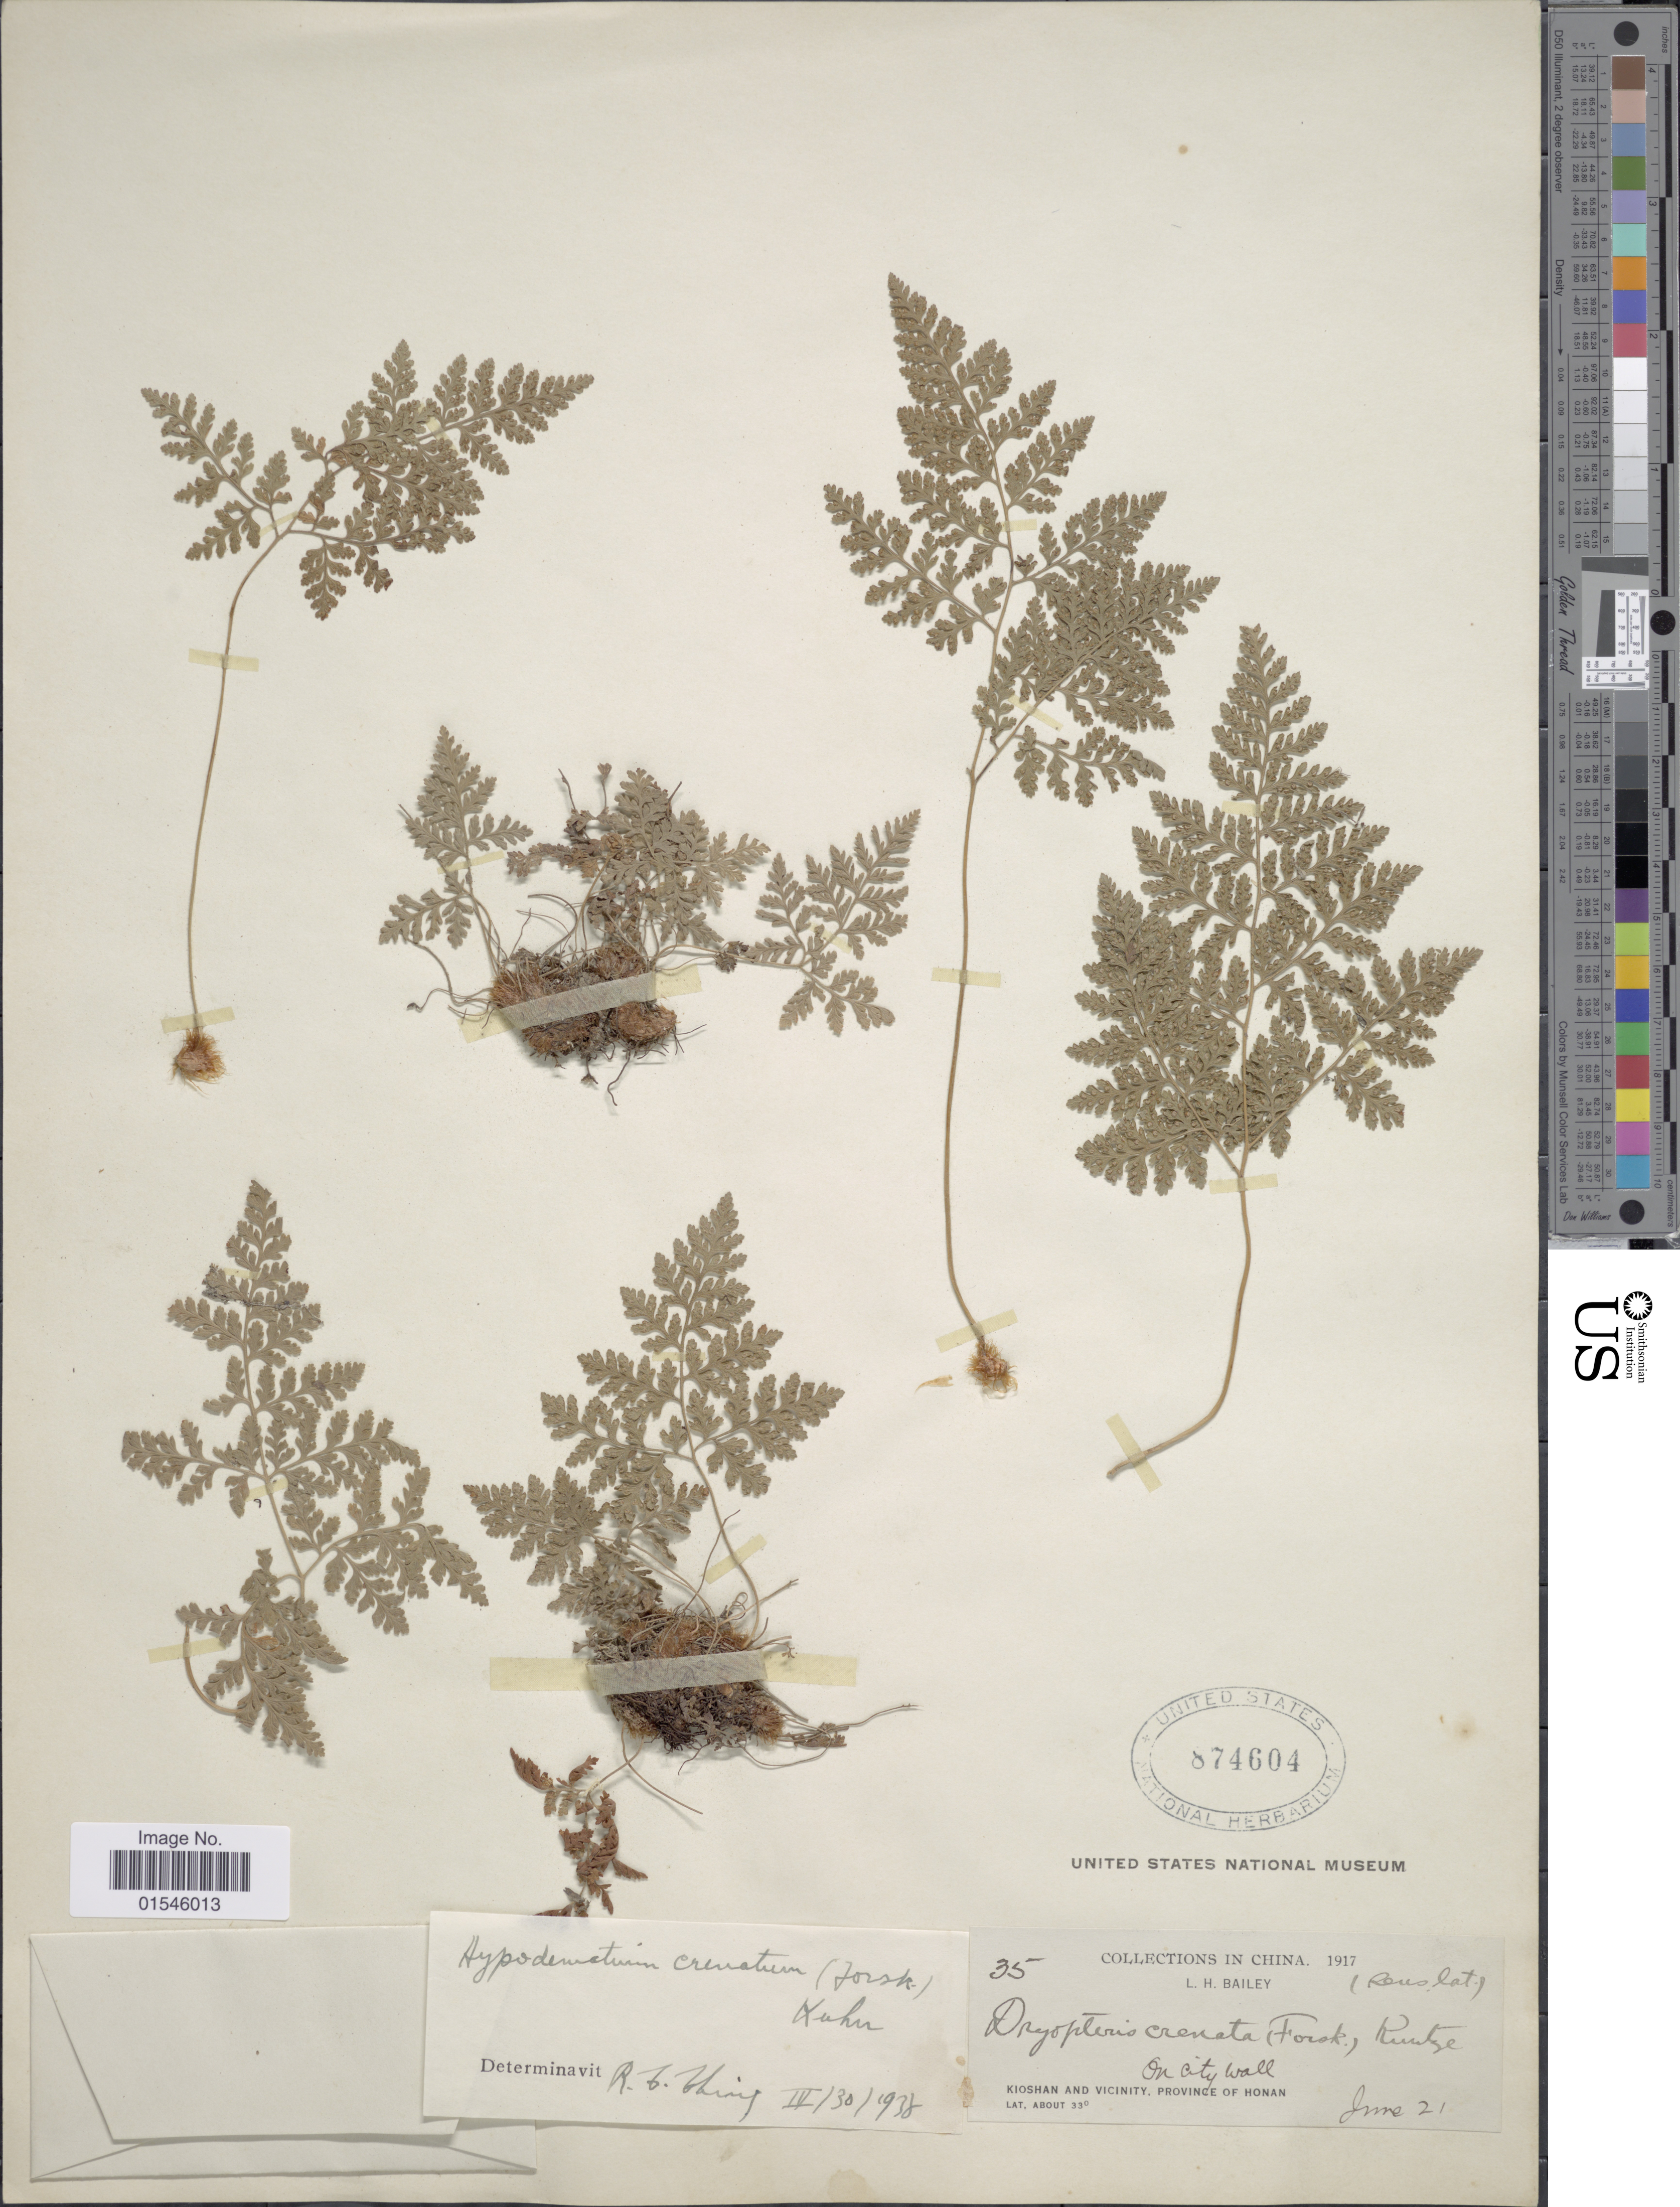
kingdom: Plantae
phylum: Tracheophyta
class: Polypodiopsida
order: Polypodiales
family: Hypodematiaceae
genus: Hypodematium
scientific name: Hypodematium crenatum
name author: (Forssk.) Kuhn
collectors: L. H. Bailey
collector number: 35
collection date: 1917-06-21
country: China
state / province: Henan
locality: Kioshan and vicinity, Province of Honan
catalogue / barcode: US 874604